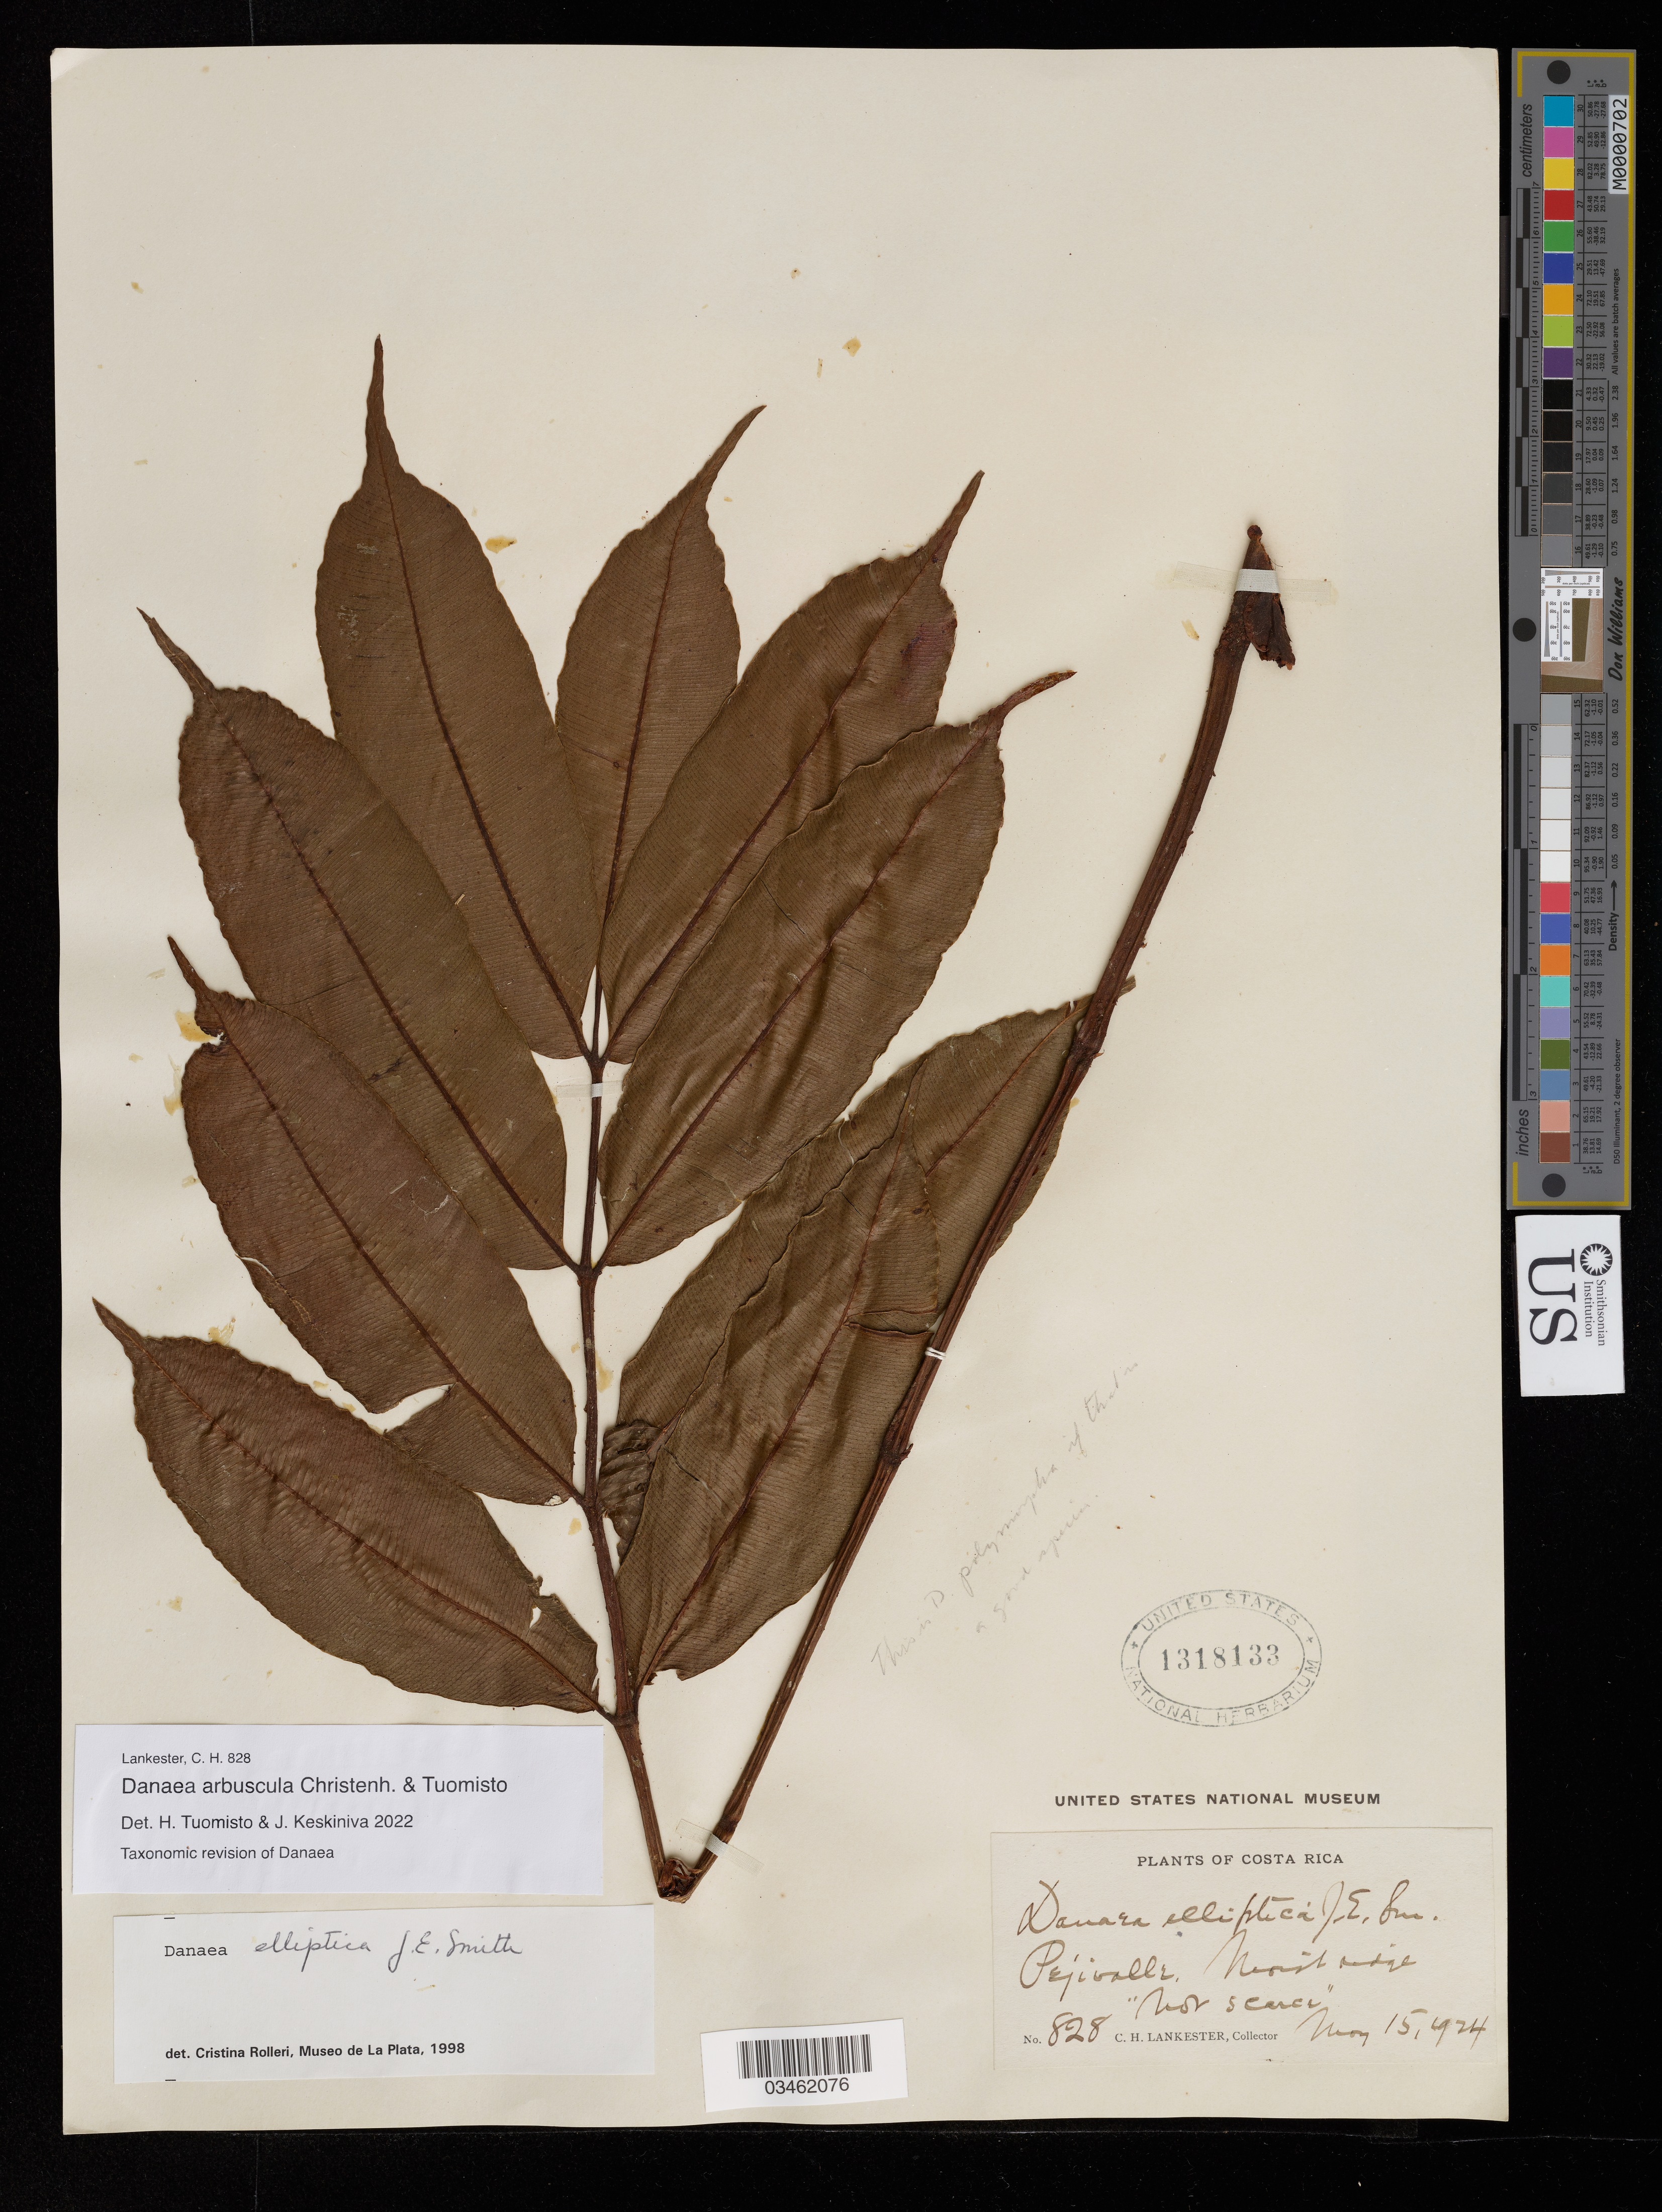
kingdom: Plantae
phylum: Tracheophyta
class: Polypodiopsida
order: Marattiales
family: Marattiaceae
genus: Danaea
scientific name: Danaea arbuscula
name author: Christenh. & Tuomisto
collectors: C. H. Lankester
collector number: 828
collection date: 1924-05-15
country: Costa Rica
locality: Pejivalle. Moist ridge.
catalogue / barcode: US 1318133